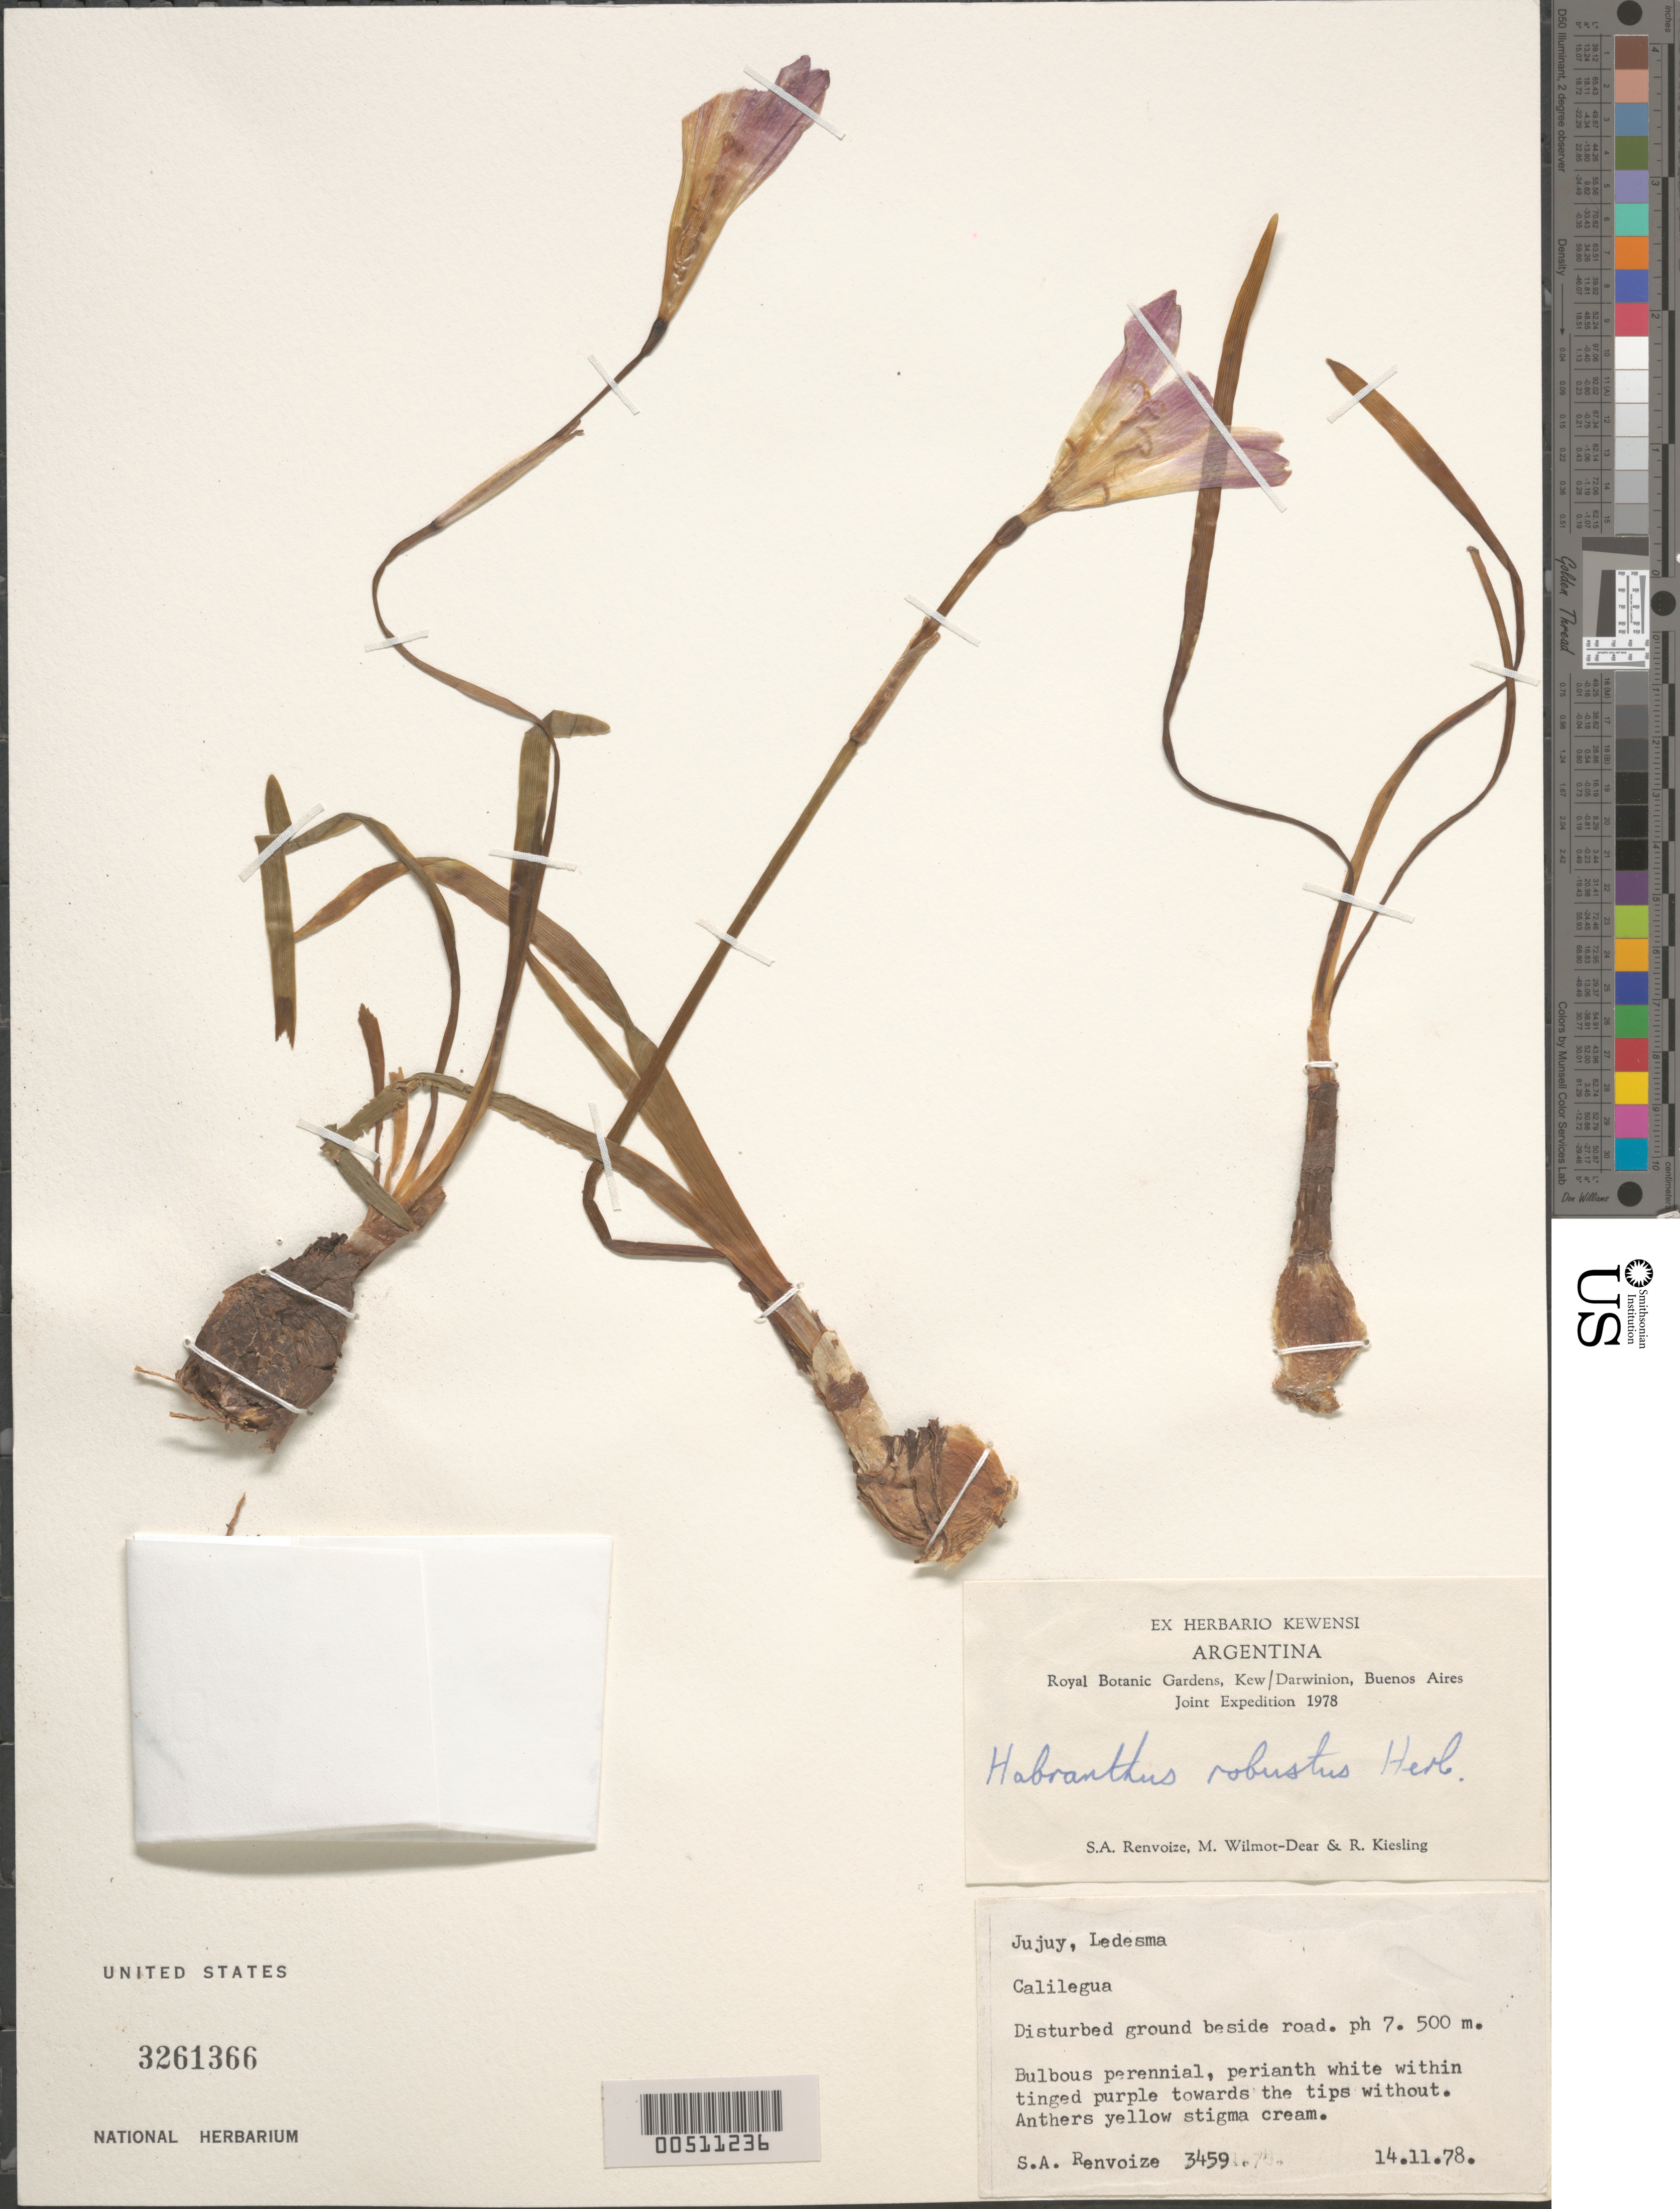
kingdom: Plantae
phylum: Tracheophyta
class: Liliopsida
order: Asparagales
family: Amaryllidaceae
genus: Habranthus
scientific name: Habranthus robustus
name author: Herb. ex Sweet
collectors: S. A. Renvoize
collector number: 3459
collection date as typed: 14 Nov 1978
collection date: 1978-11-14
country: Argentina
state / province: Jujuy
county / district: Ledesma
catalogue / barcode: US 3261366